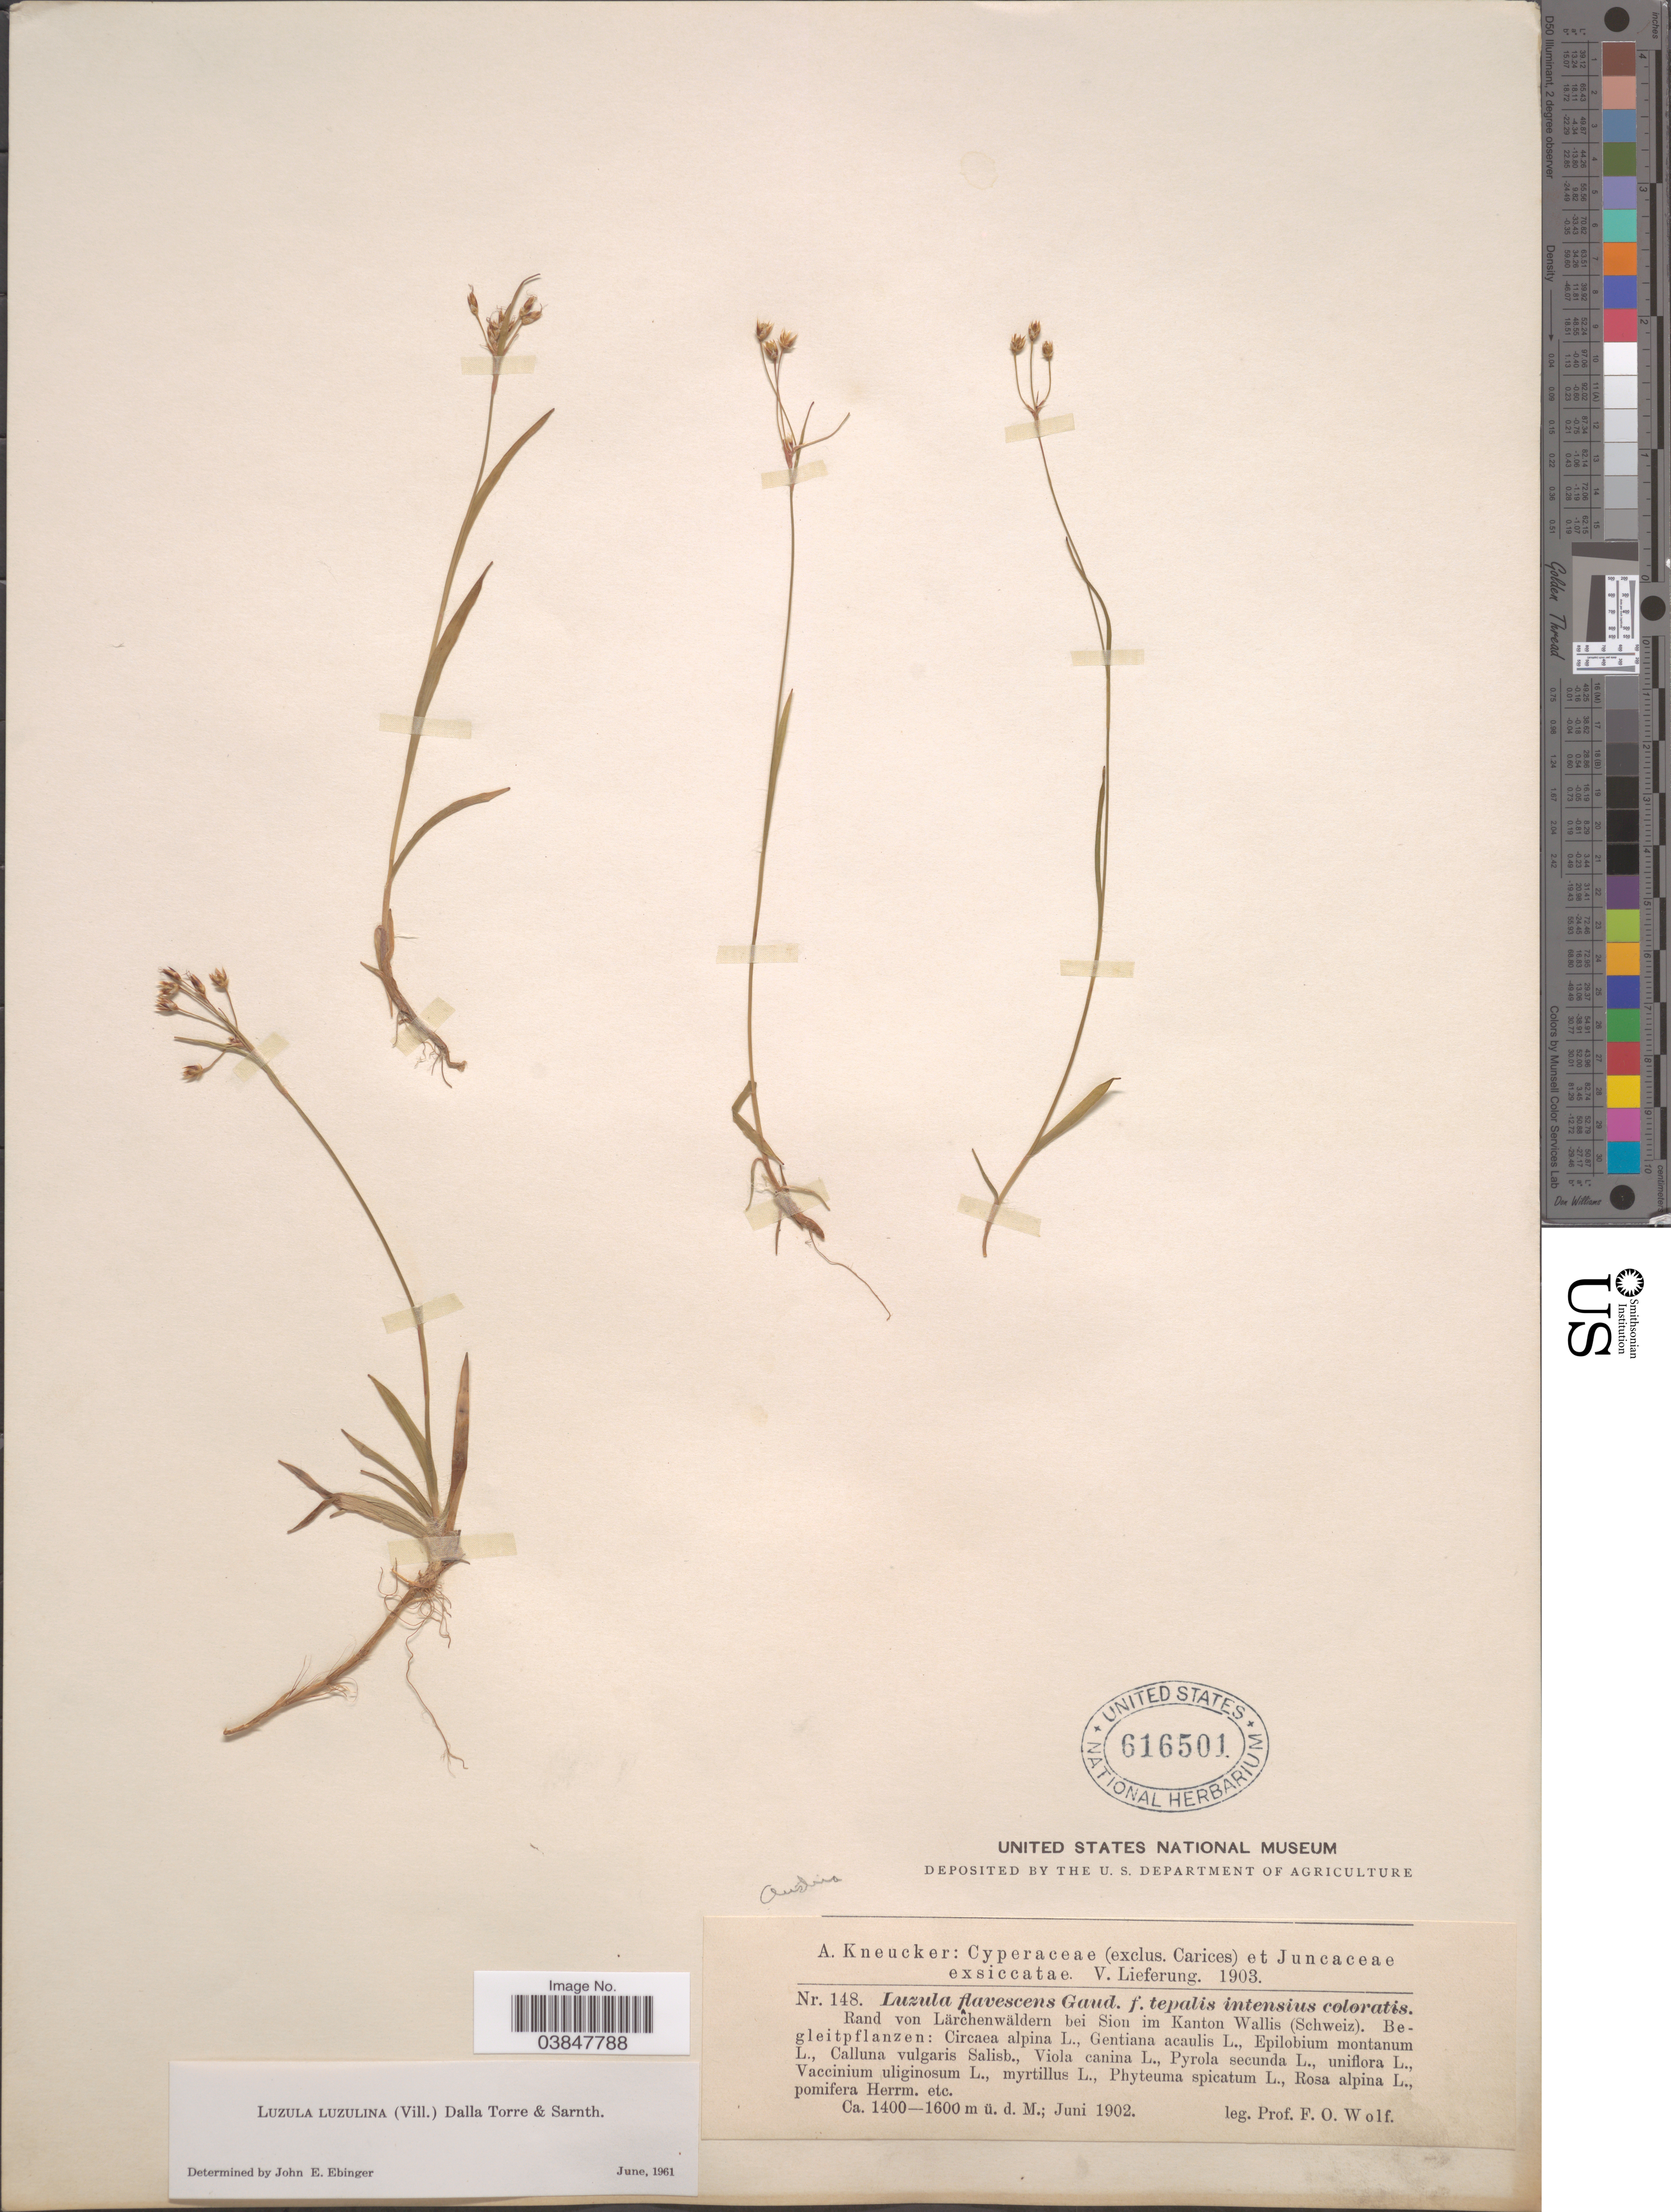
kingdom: Plantae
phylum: Tracheophyta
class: Liliopsida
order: Poales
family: Juncaceae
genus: Luzula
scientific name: Luzula luzulina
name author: (Vill.) Racib.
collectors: F. Wolf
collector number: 148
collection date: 1902-06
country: Austria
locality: Rand von Lärchenwäldern bei Sion im Kanton Wallis (Schweiz). Begleitpflanzen.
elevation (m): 1400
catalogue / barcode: US 616501